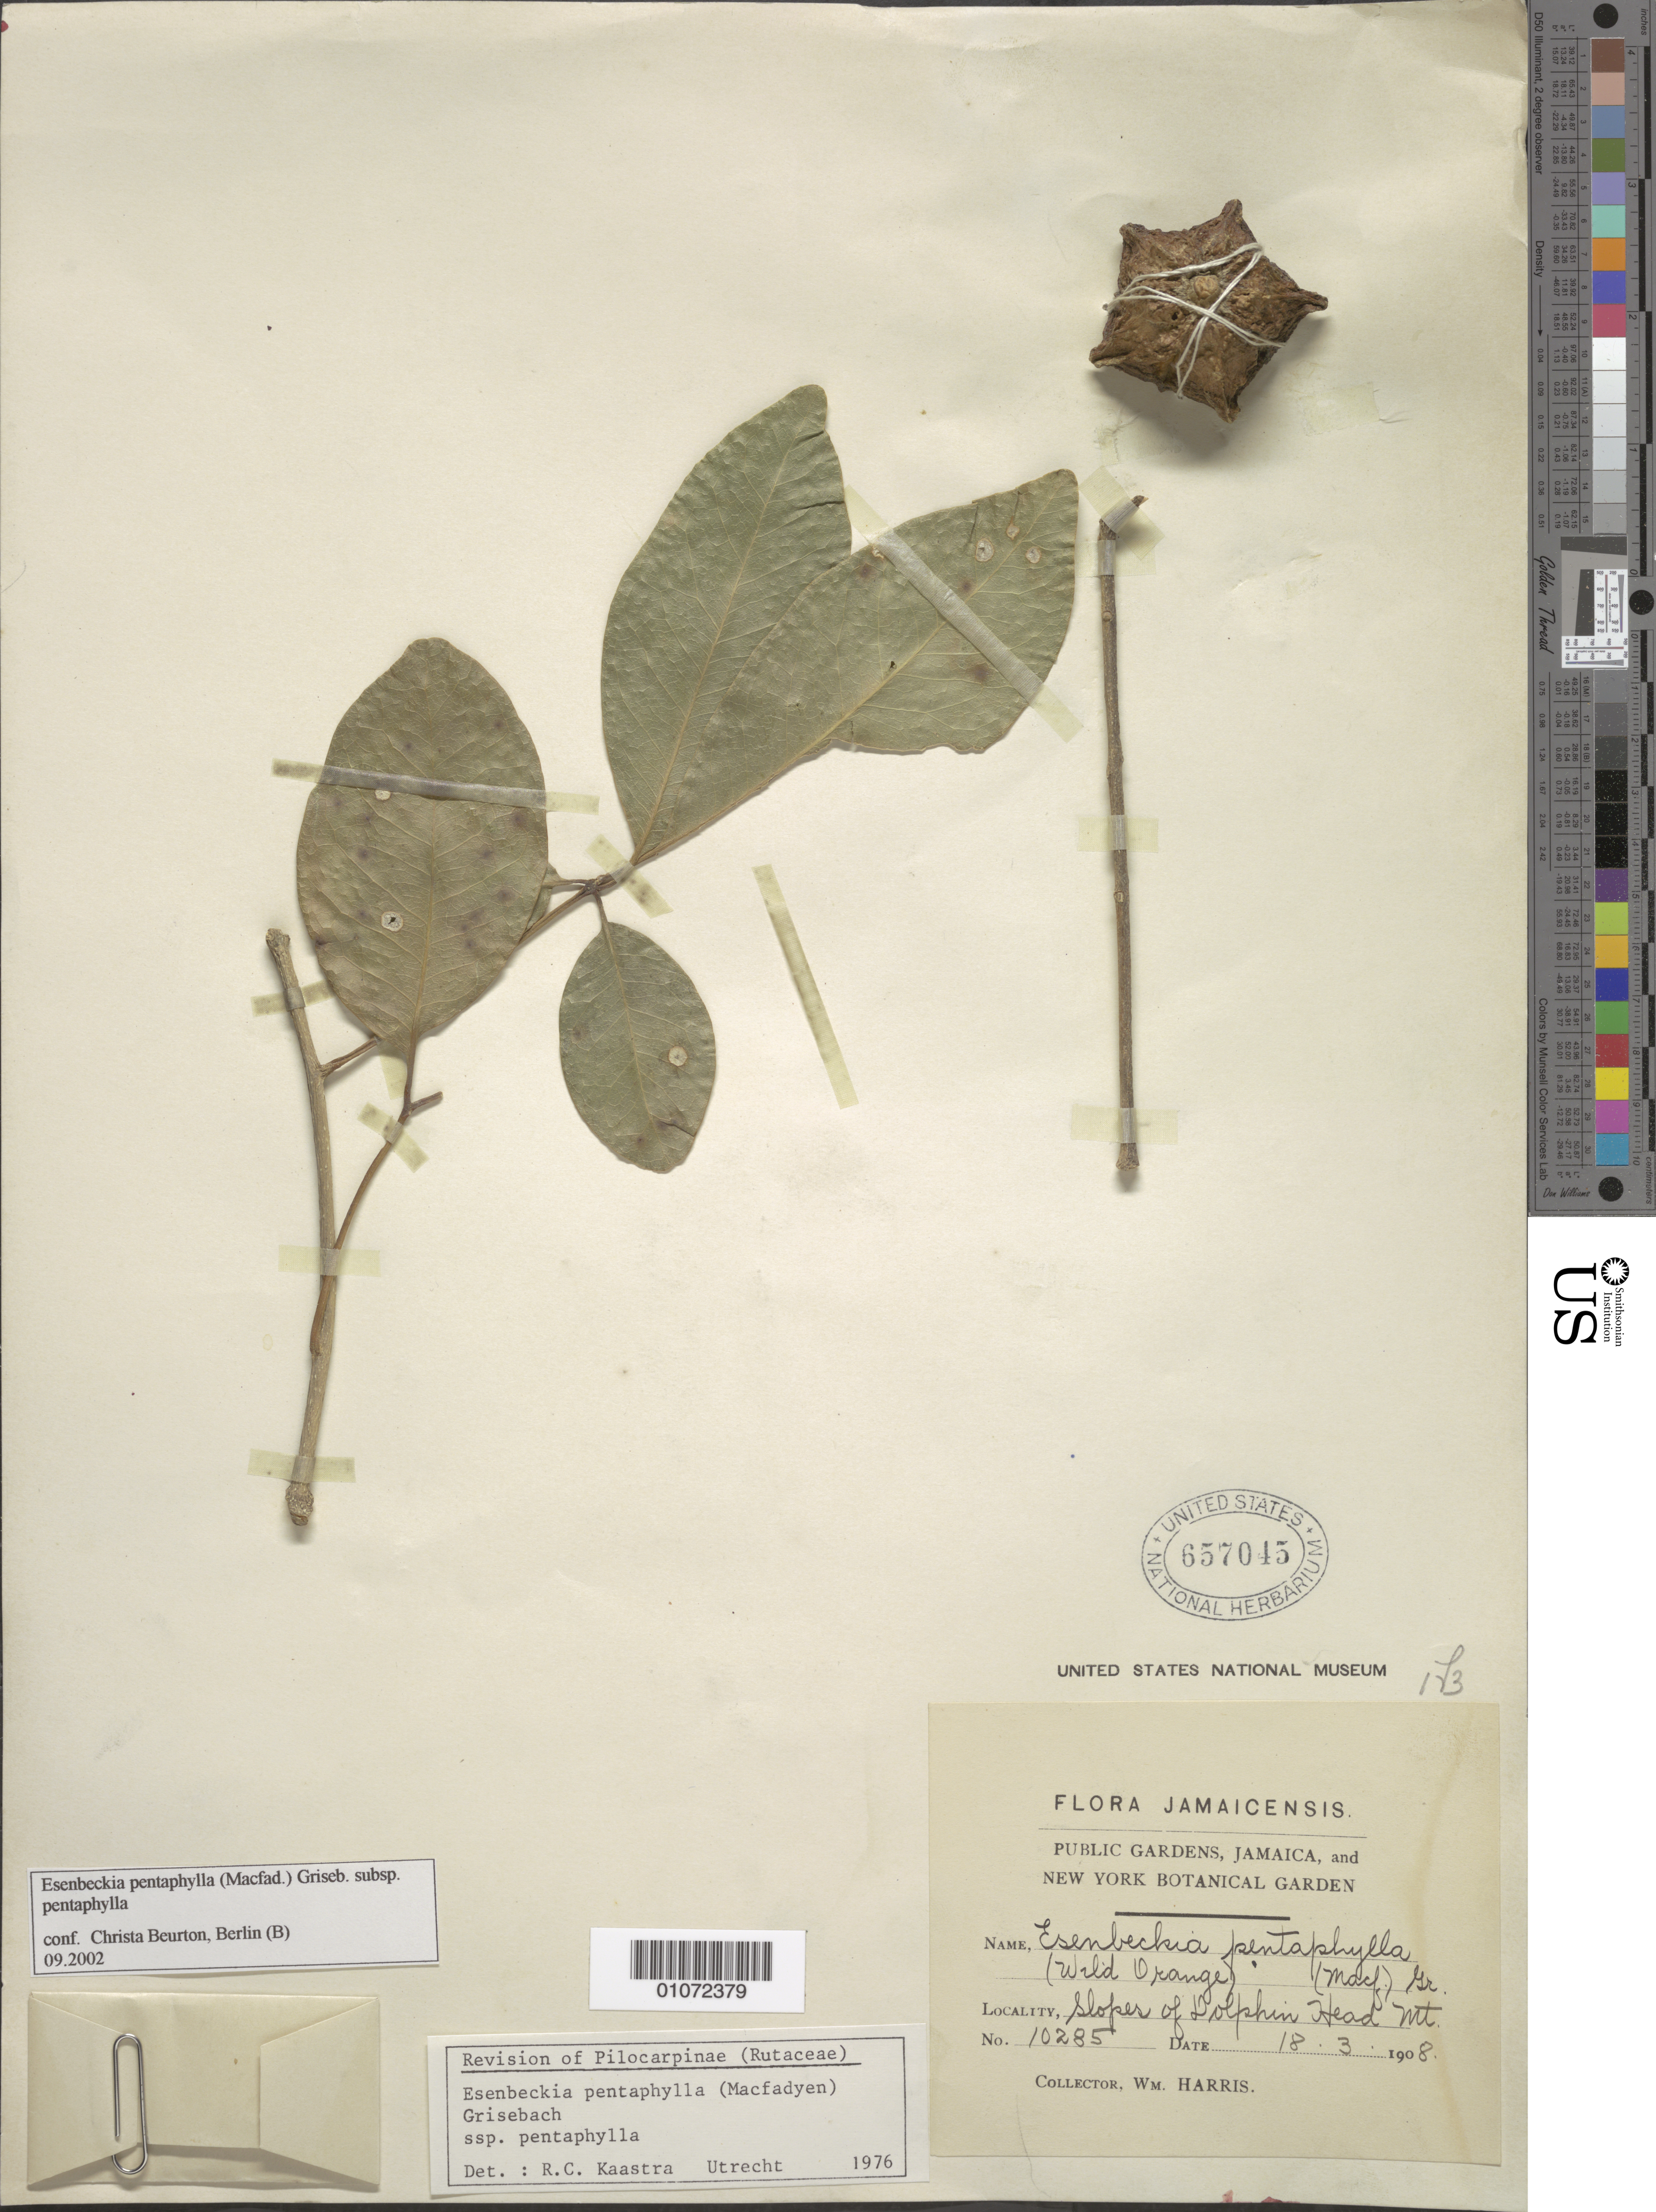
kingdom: Plantae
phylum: Tracheophyta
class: Magnoliopsida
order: Sapindales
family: Rutaceae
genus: Esenbeckia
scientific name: Esenbeckia pentaphylla subsp. pentaphylla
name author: (Macfad.) Griseb.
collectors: W. Harris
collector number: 10285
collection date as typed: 18 Mar 1908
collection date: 1908-03-18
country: Jamaica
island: Jamaica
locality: Slopes of Dolphin Stead Mt.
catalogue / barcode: US 657045